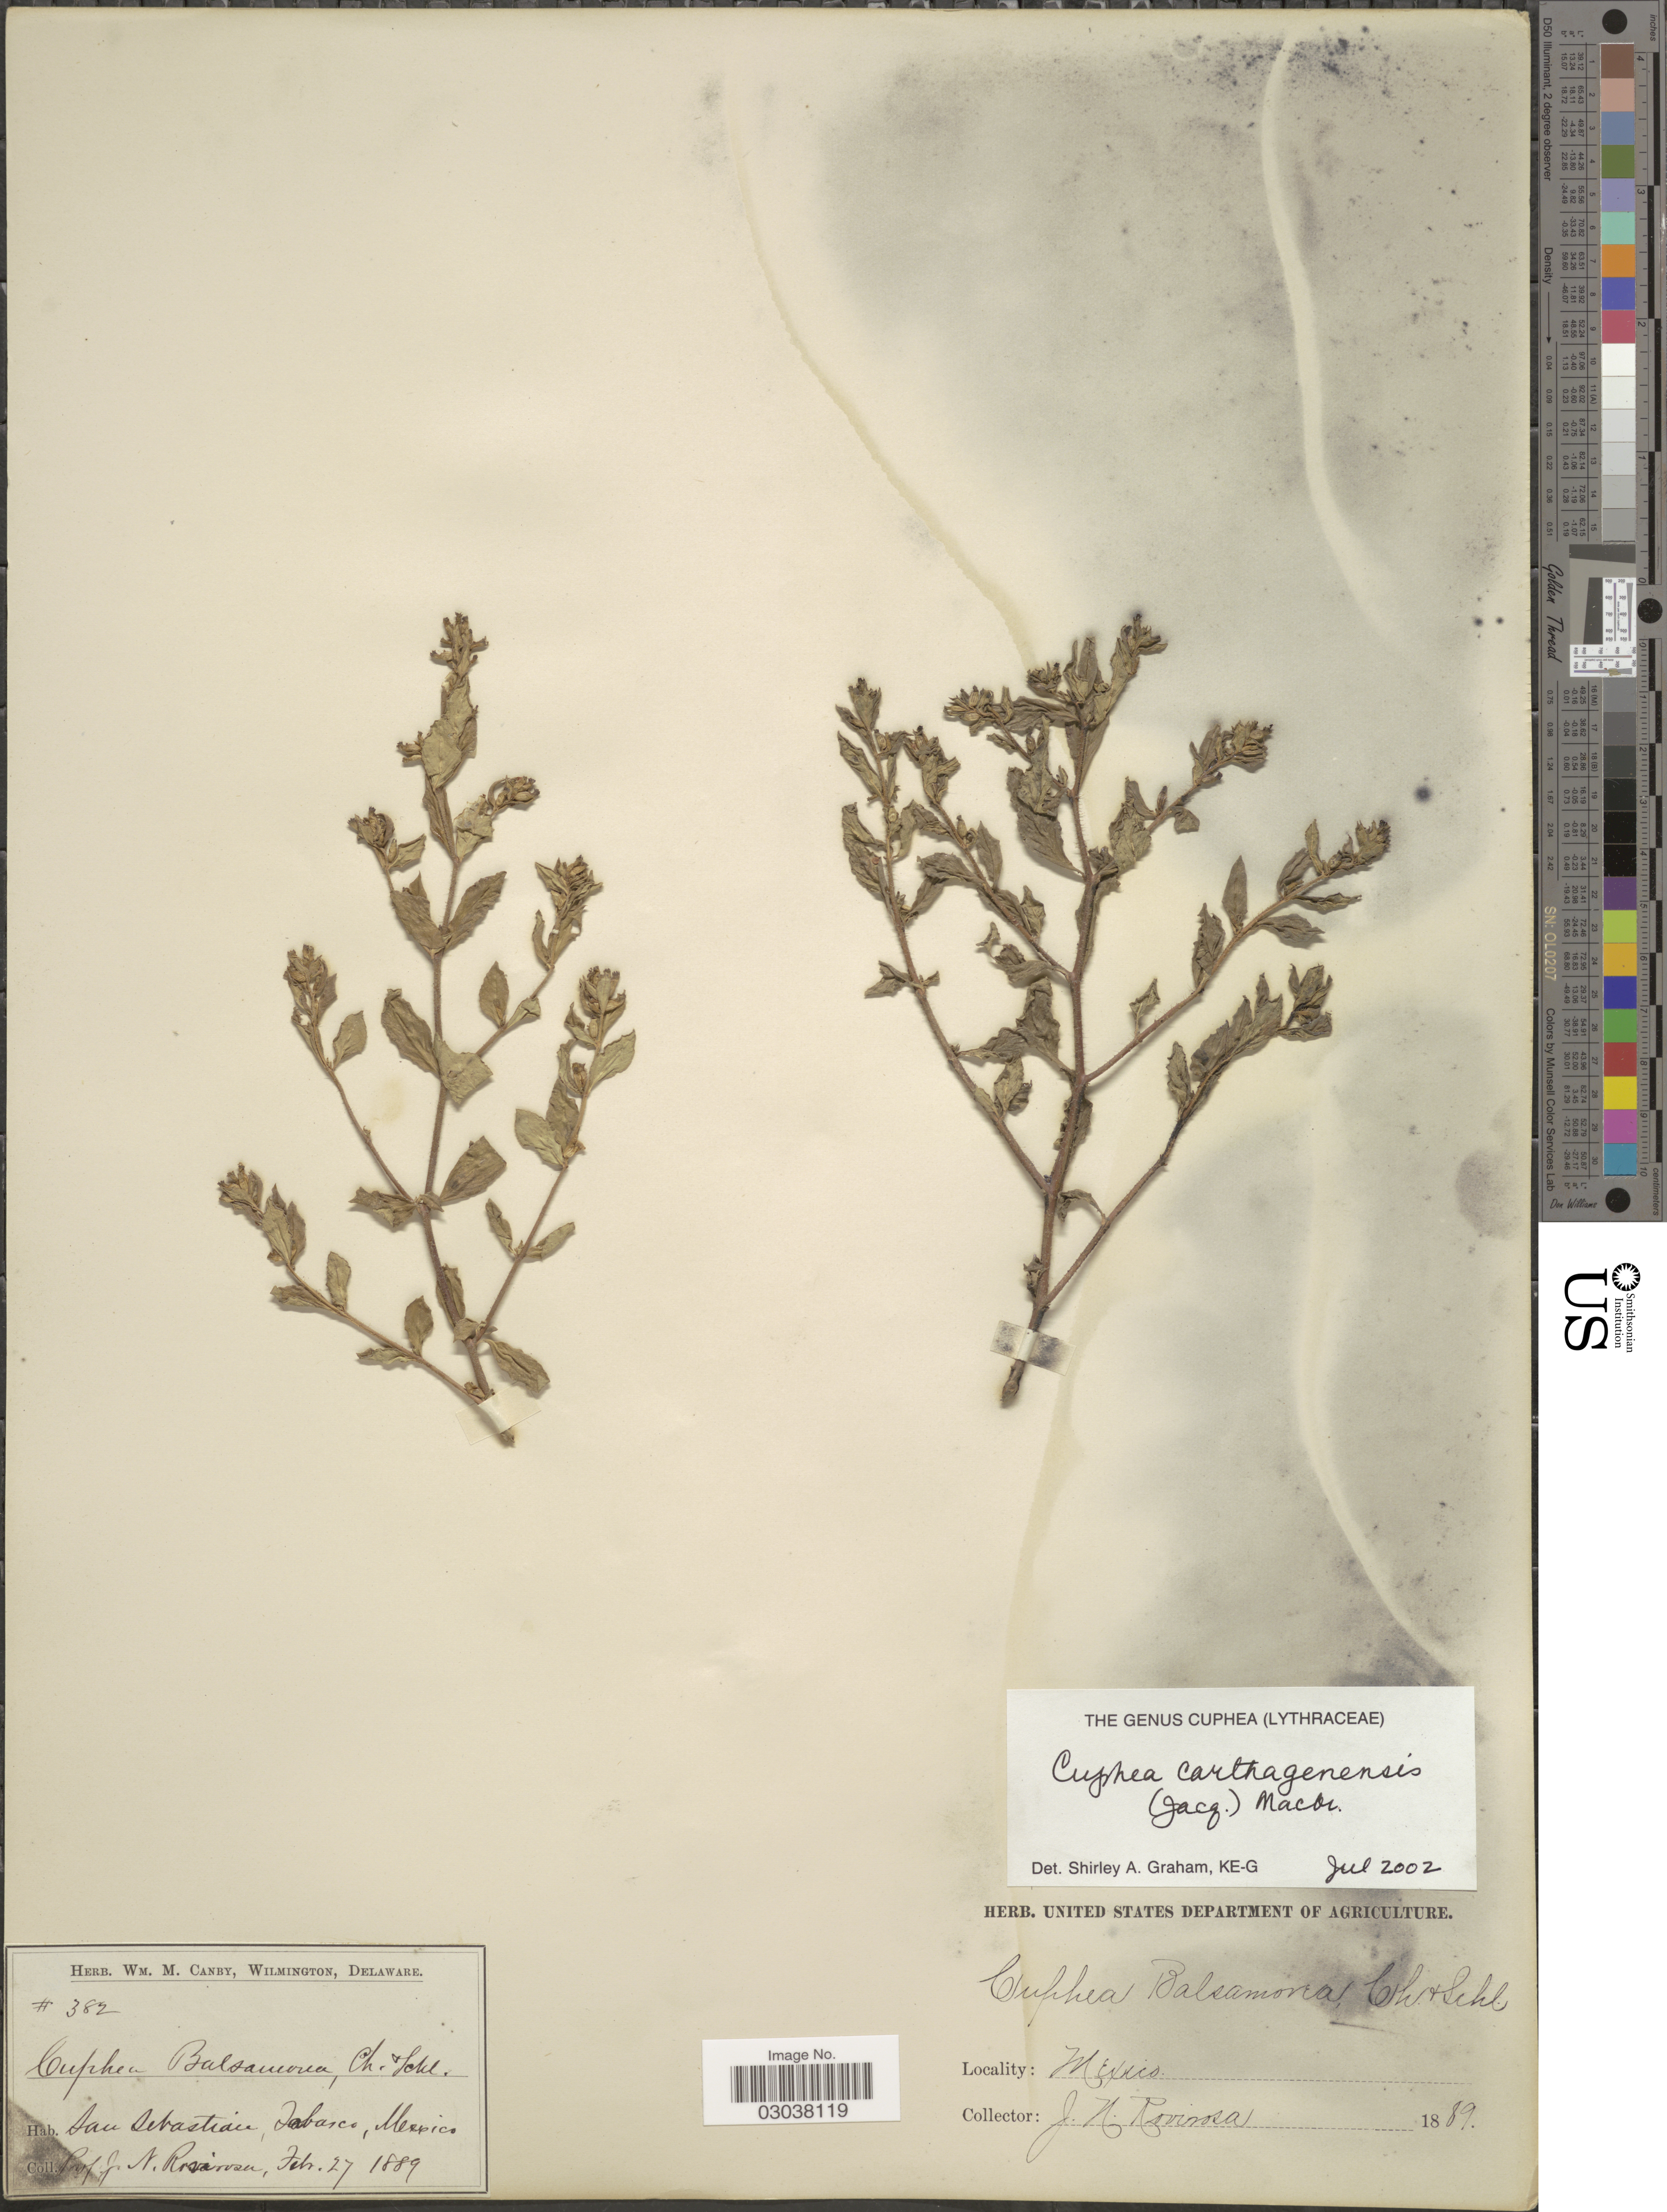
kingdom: Plantae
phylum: Tracheophyta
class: Magnoliopsida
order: Myrtales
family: Lythraceae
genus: Cuphea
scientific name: Cuphea carthagenensis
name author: (Jacq.) J.F. Macbr.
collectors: J. N. Rovirosa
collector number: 382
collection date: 1889-02-27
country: Mexico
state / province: Tabasco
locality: San Sebastian.